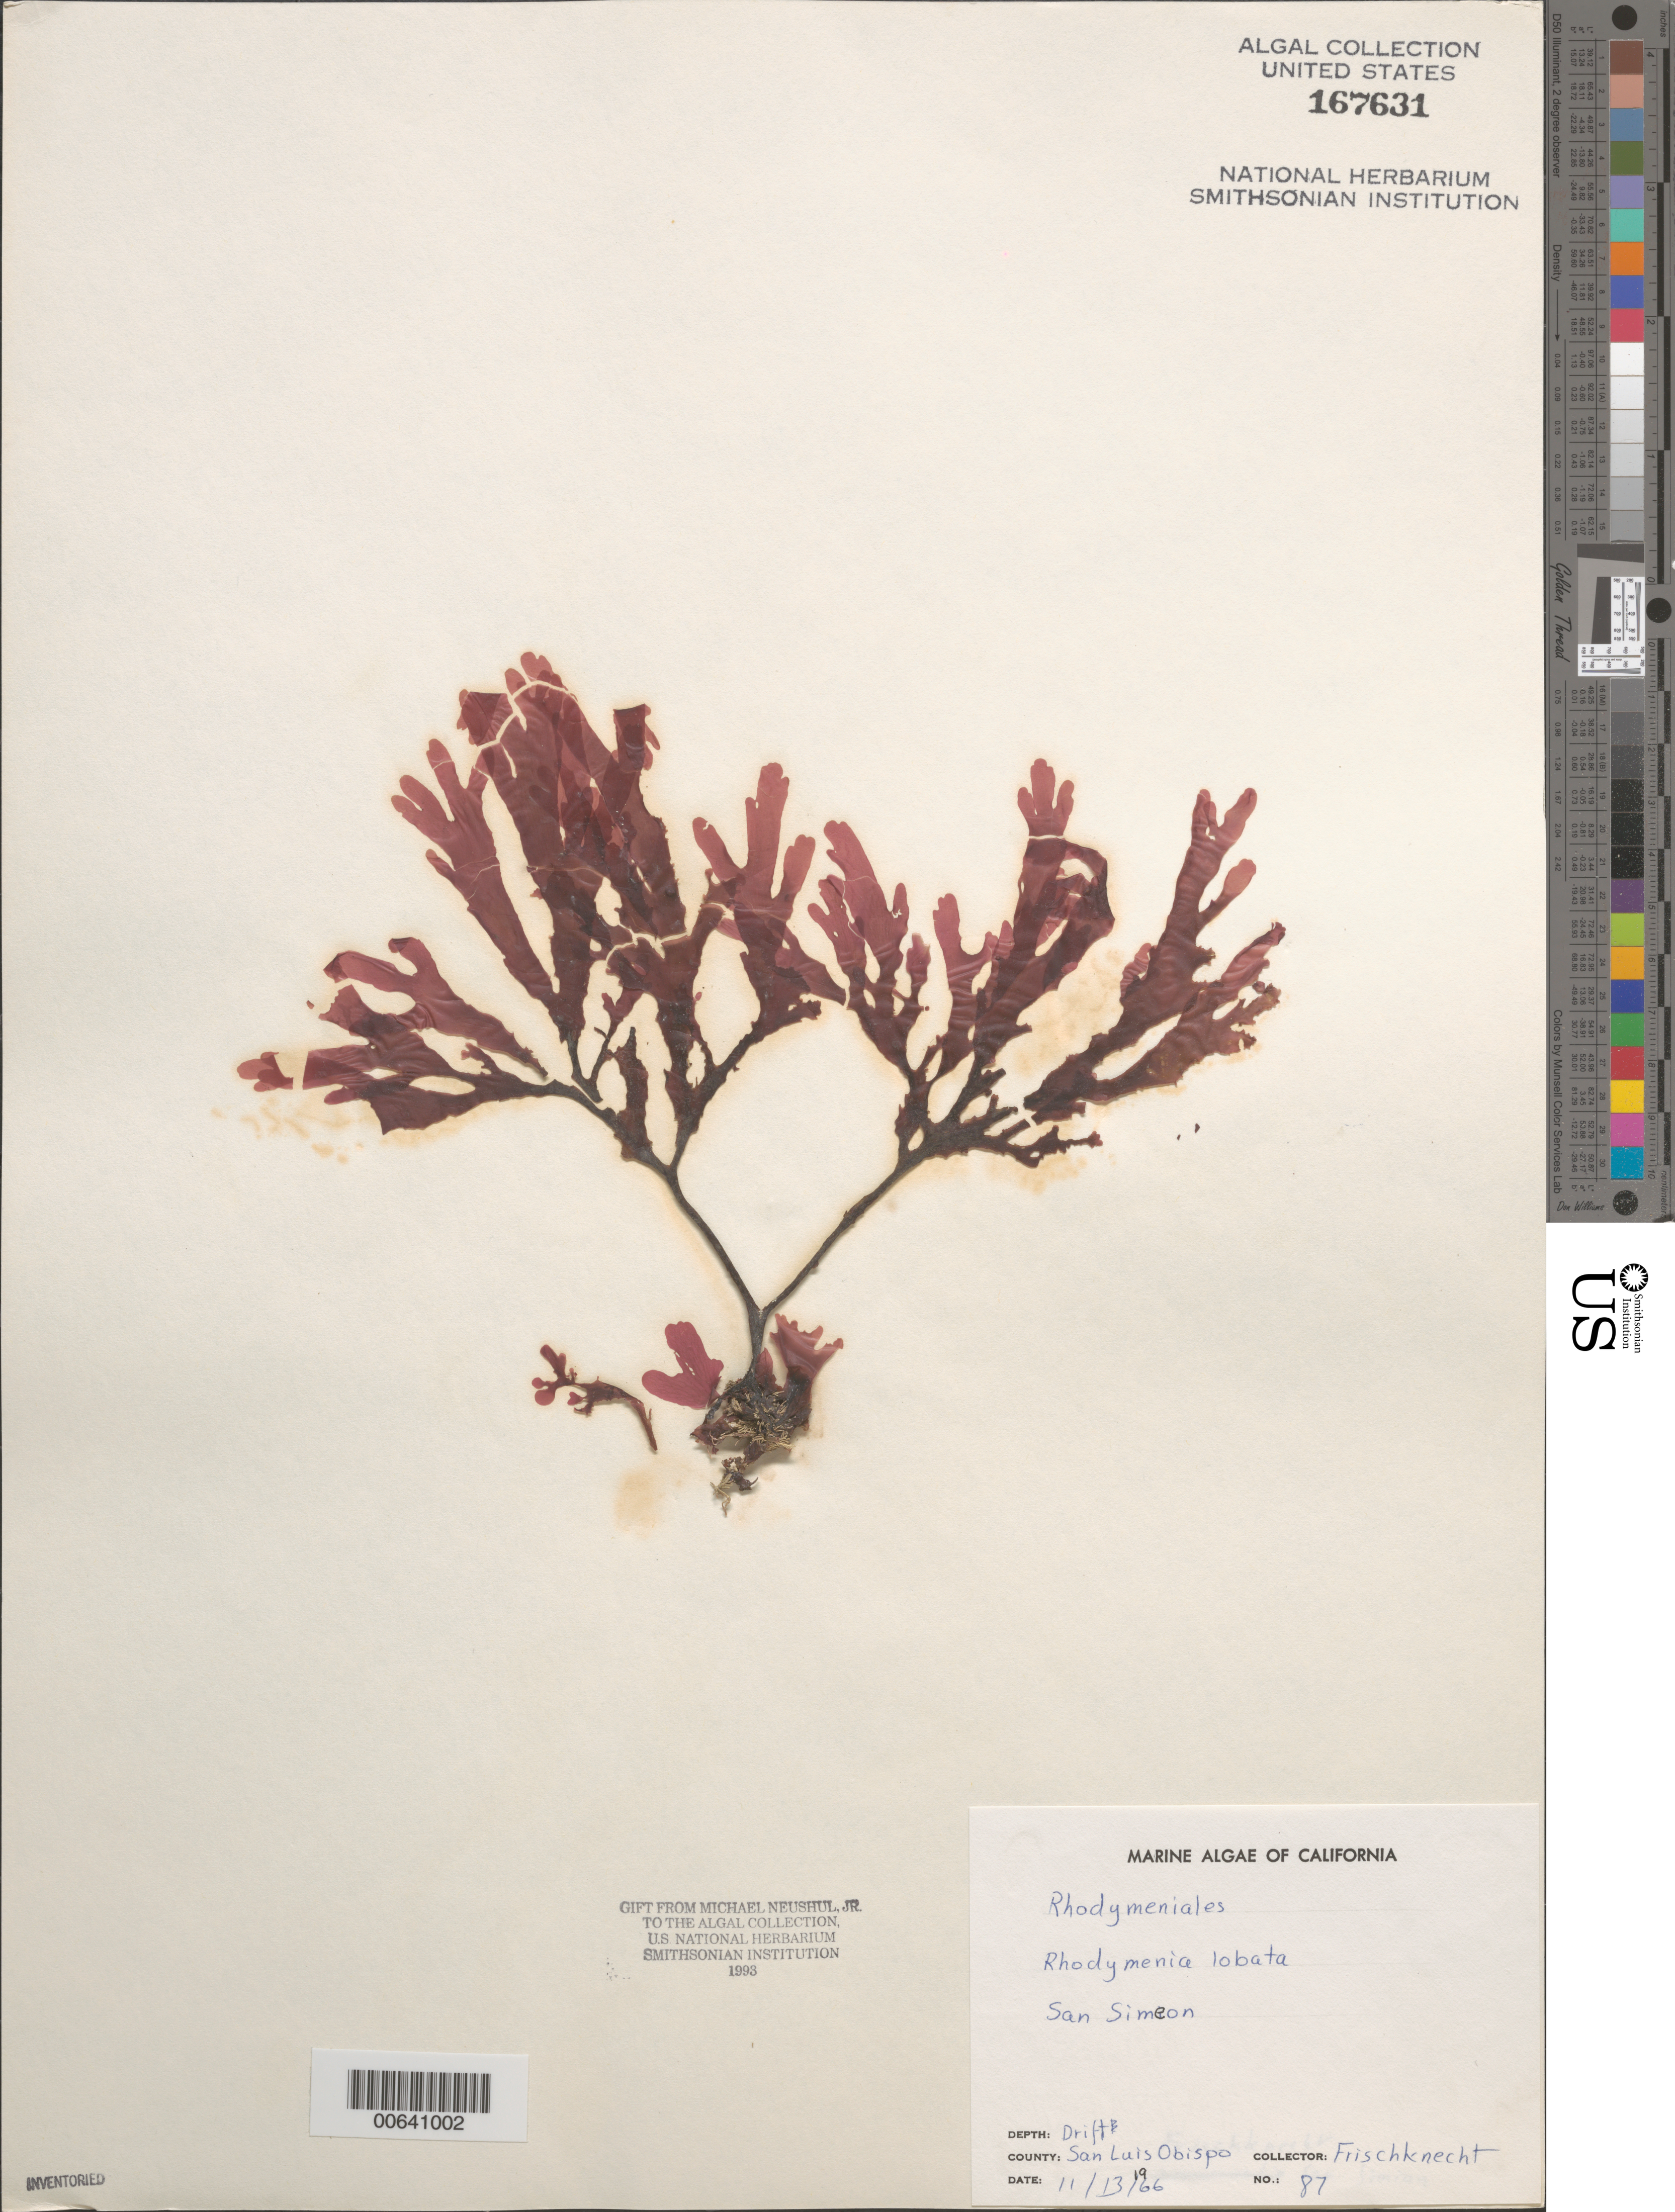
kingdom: Plantae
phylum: Rhodophyta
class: Florideophyceae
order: Rhodymeniales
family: Rhodymeniaceae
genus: Rhodymenia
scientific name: Rhodymenia lobata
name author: E.Y. Dawson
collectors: -. Frischknecht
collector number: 87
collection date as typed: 13 Nov 1966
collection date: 1966-11-13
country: United States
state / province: California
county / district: San Luis Obispo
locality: San Simeon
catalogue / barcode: US 167631